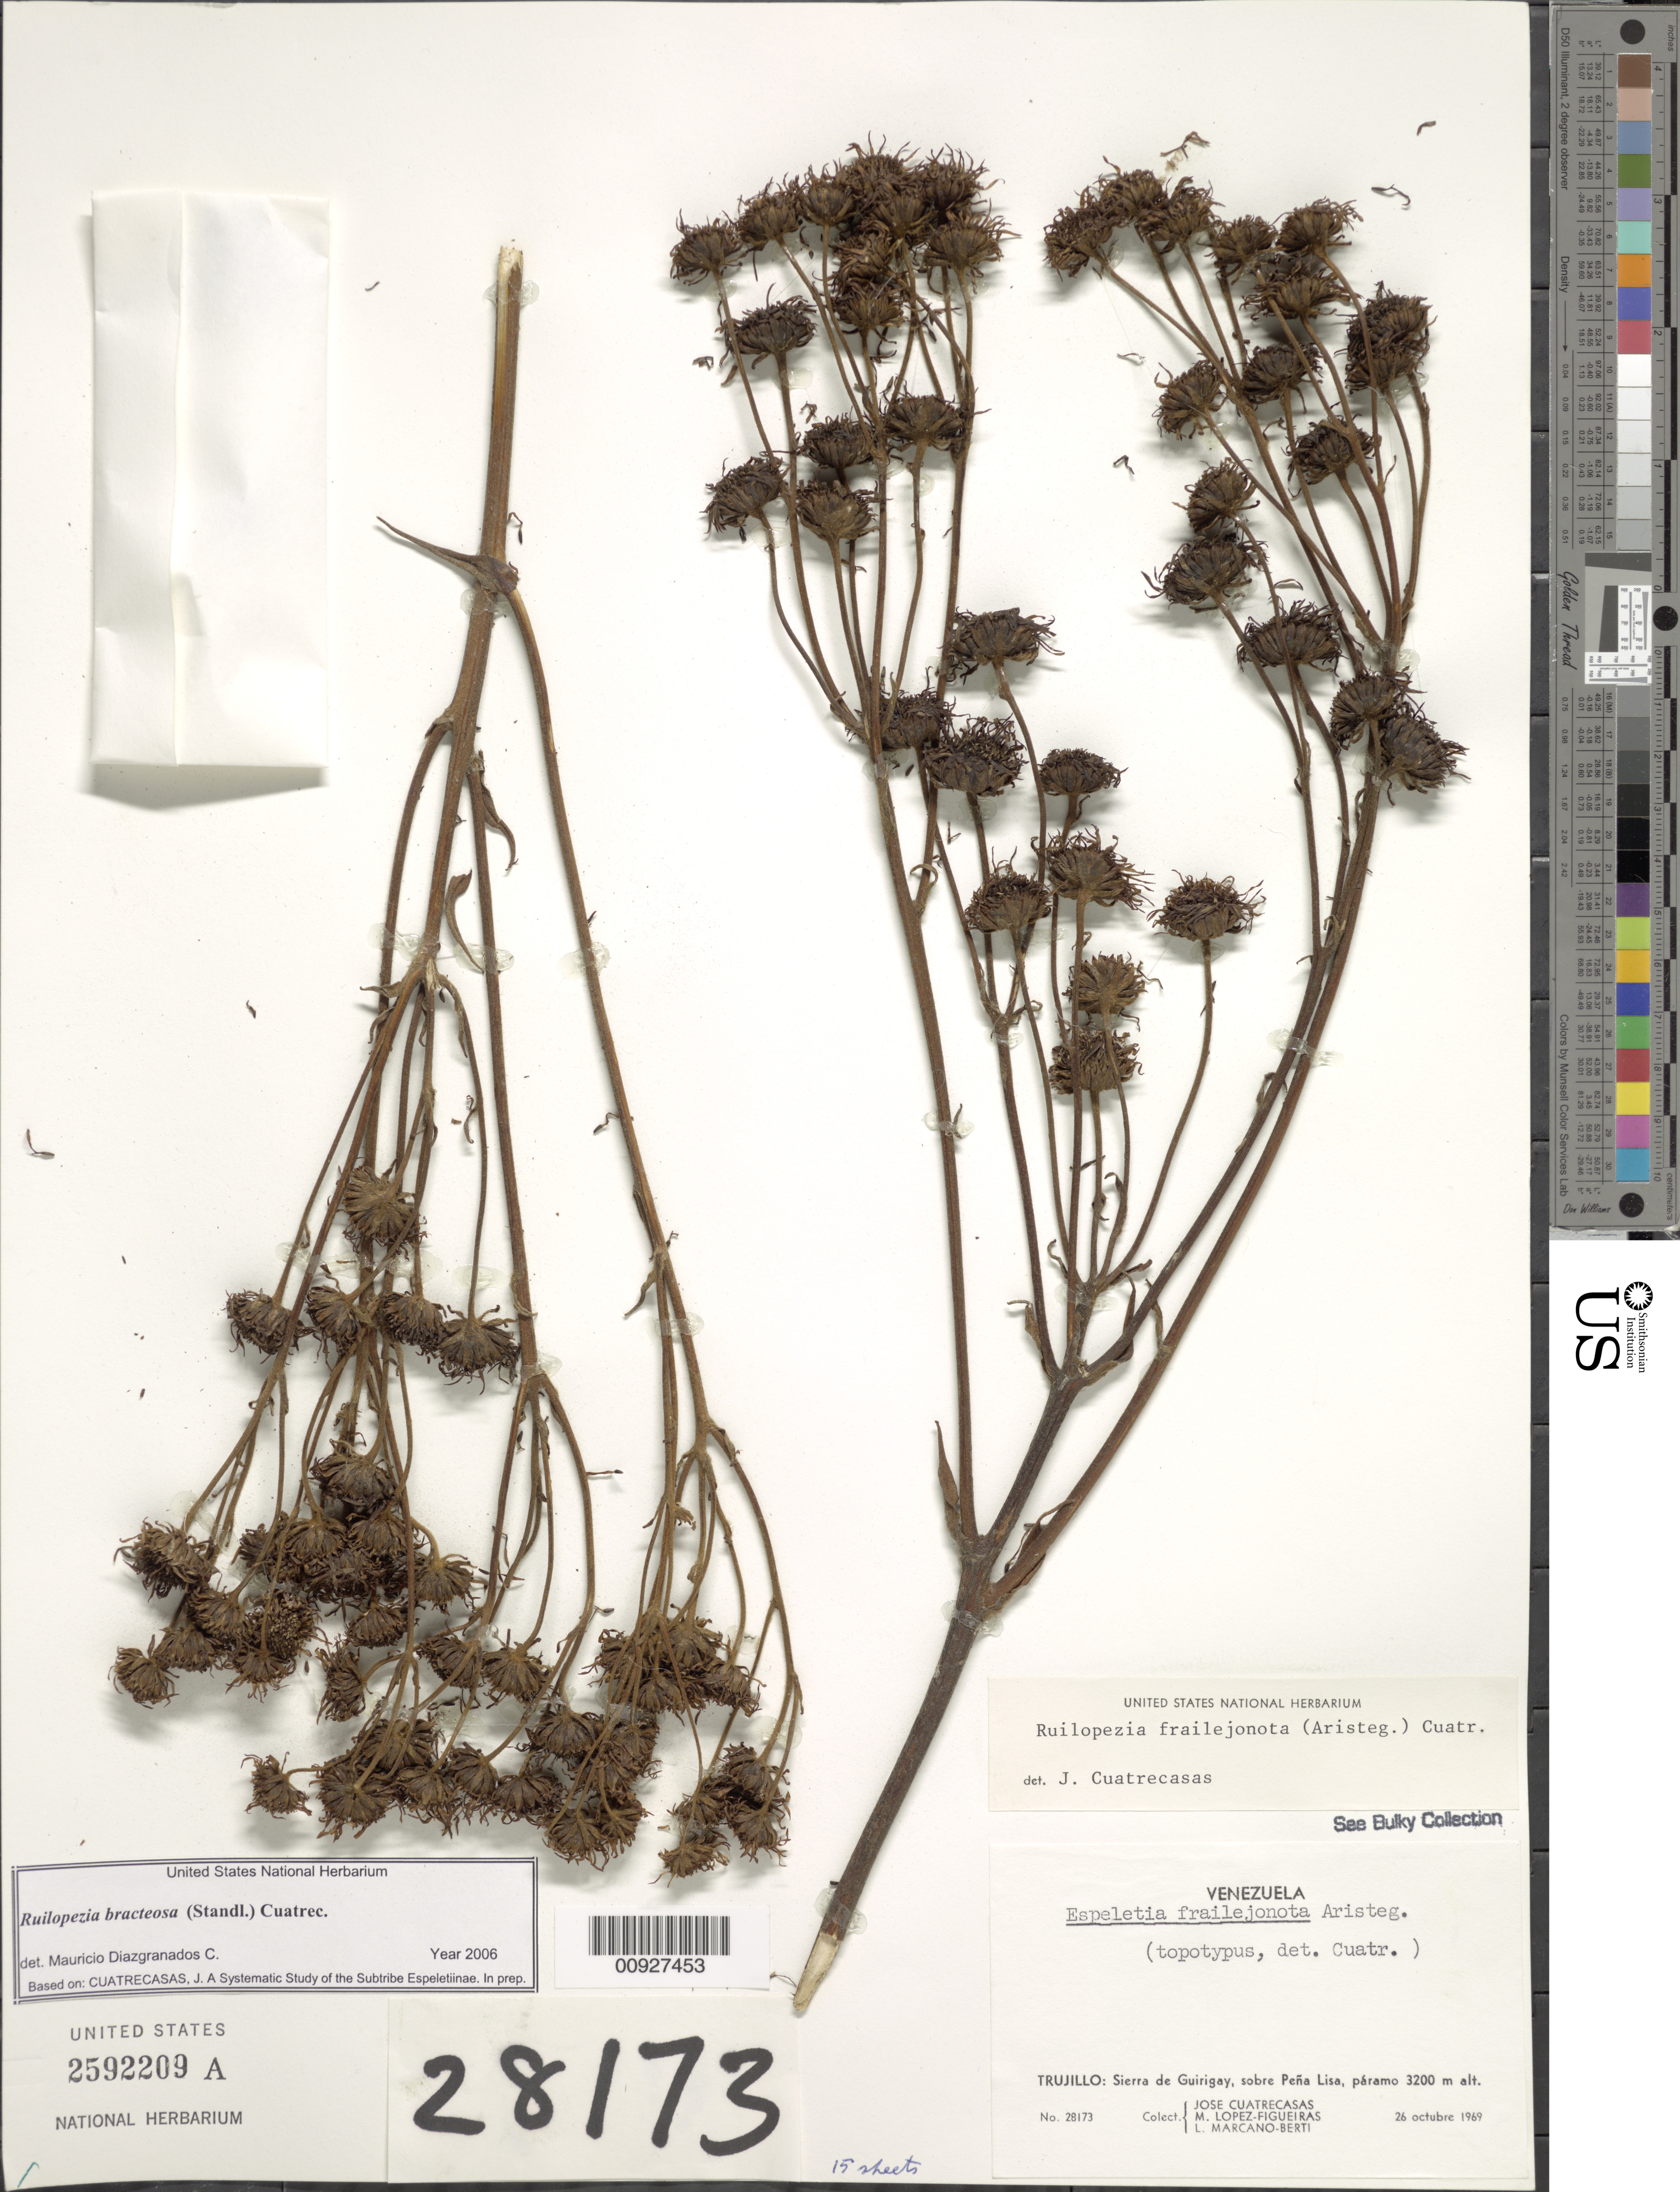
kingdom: Plantae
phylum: Tracheophyta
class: Magnoliopsida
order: Asterales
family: Asteraceae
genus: Ruilopezia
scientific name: Ruilopezia bracteosa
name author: (Standl.) Cuatrec.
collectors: J. Cuatrecasas, M. López Figueiras & L. Marcano-Berti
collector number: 28173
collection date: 1969-10-26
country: Venezuela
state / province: Trujillo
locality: Sierra de Guirigay, sobre Pena Lisa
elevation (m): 3200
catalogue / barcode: US 2592209A